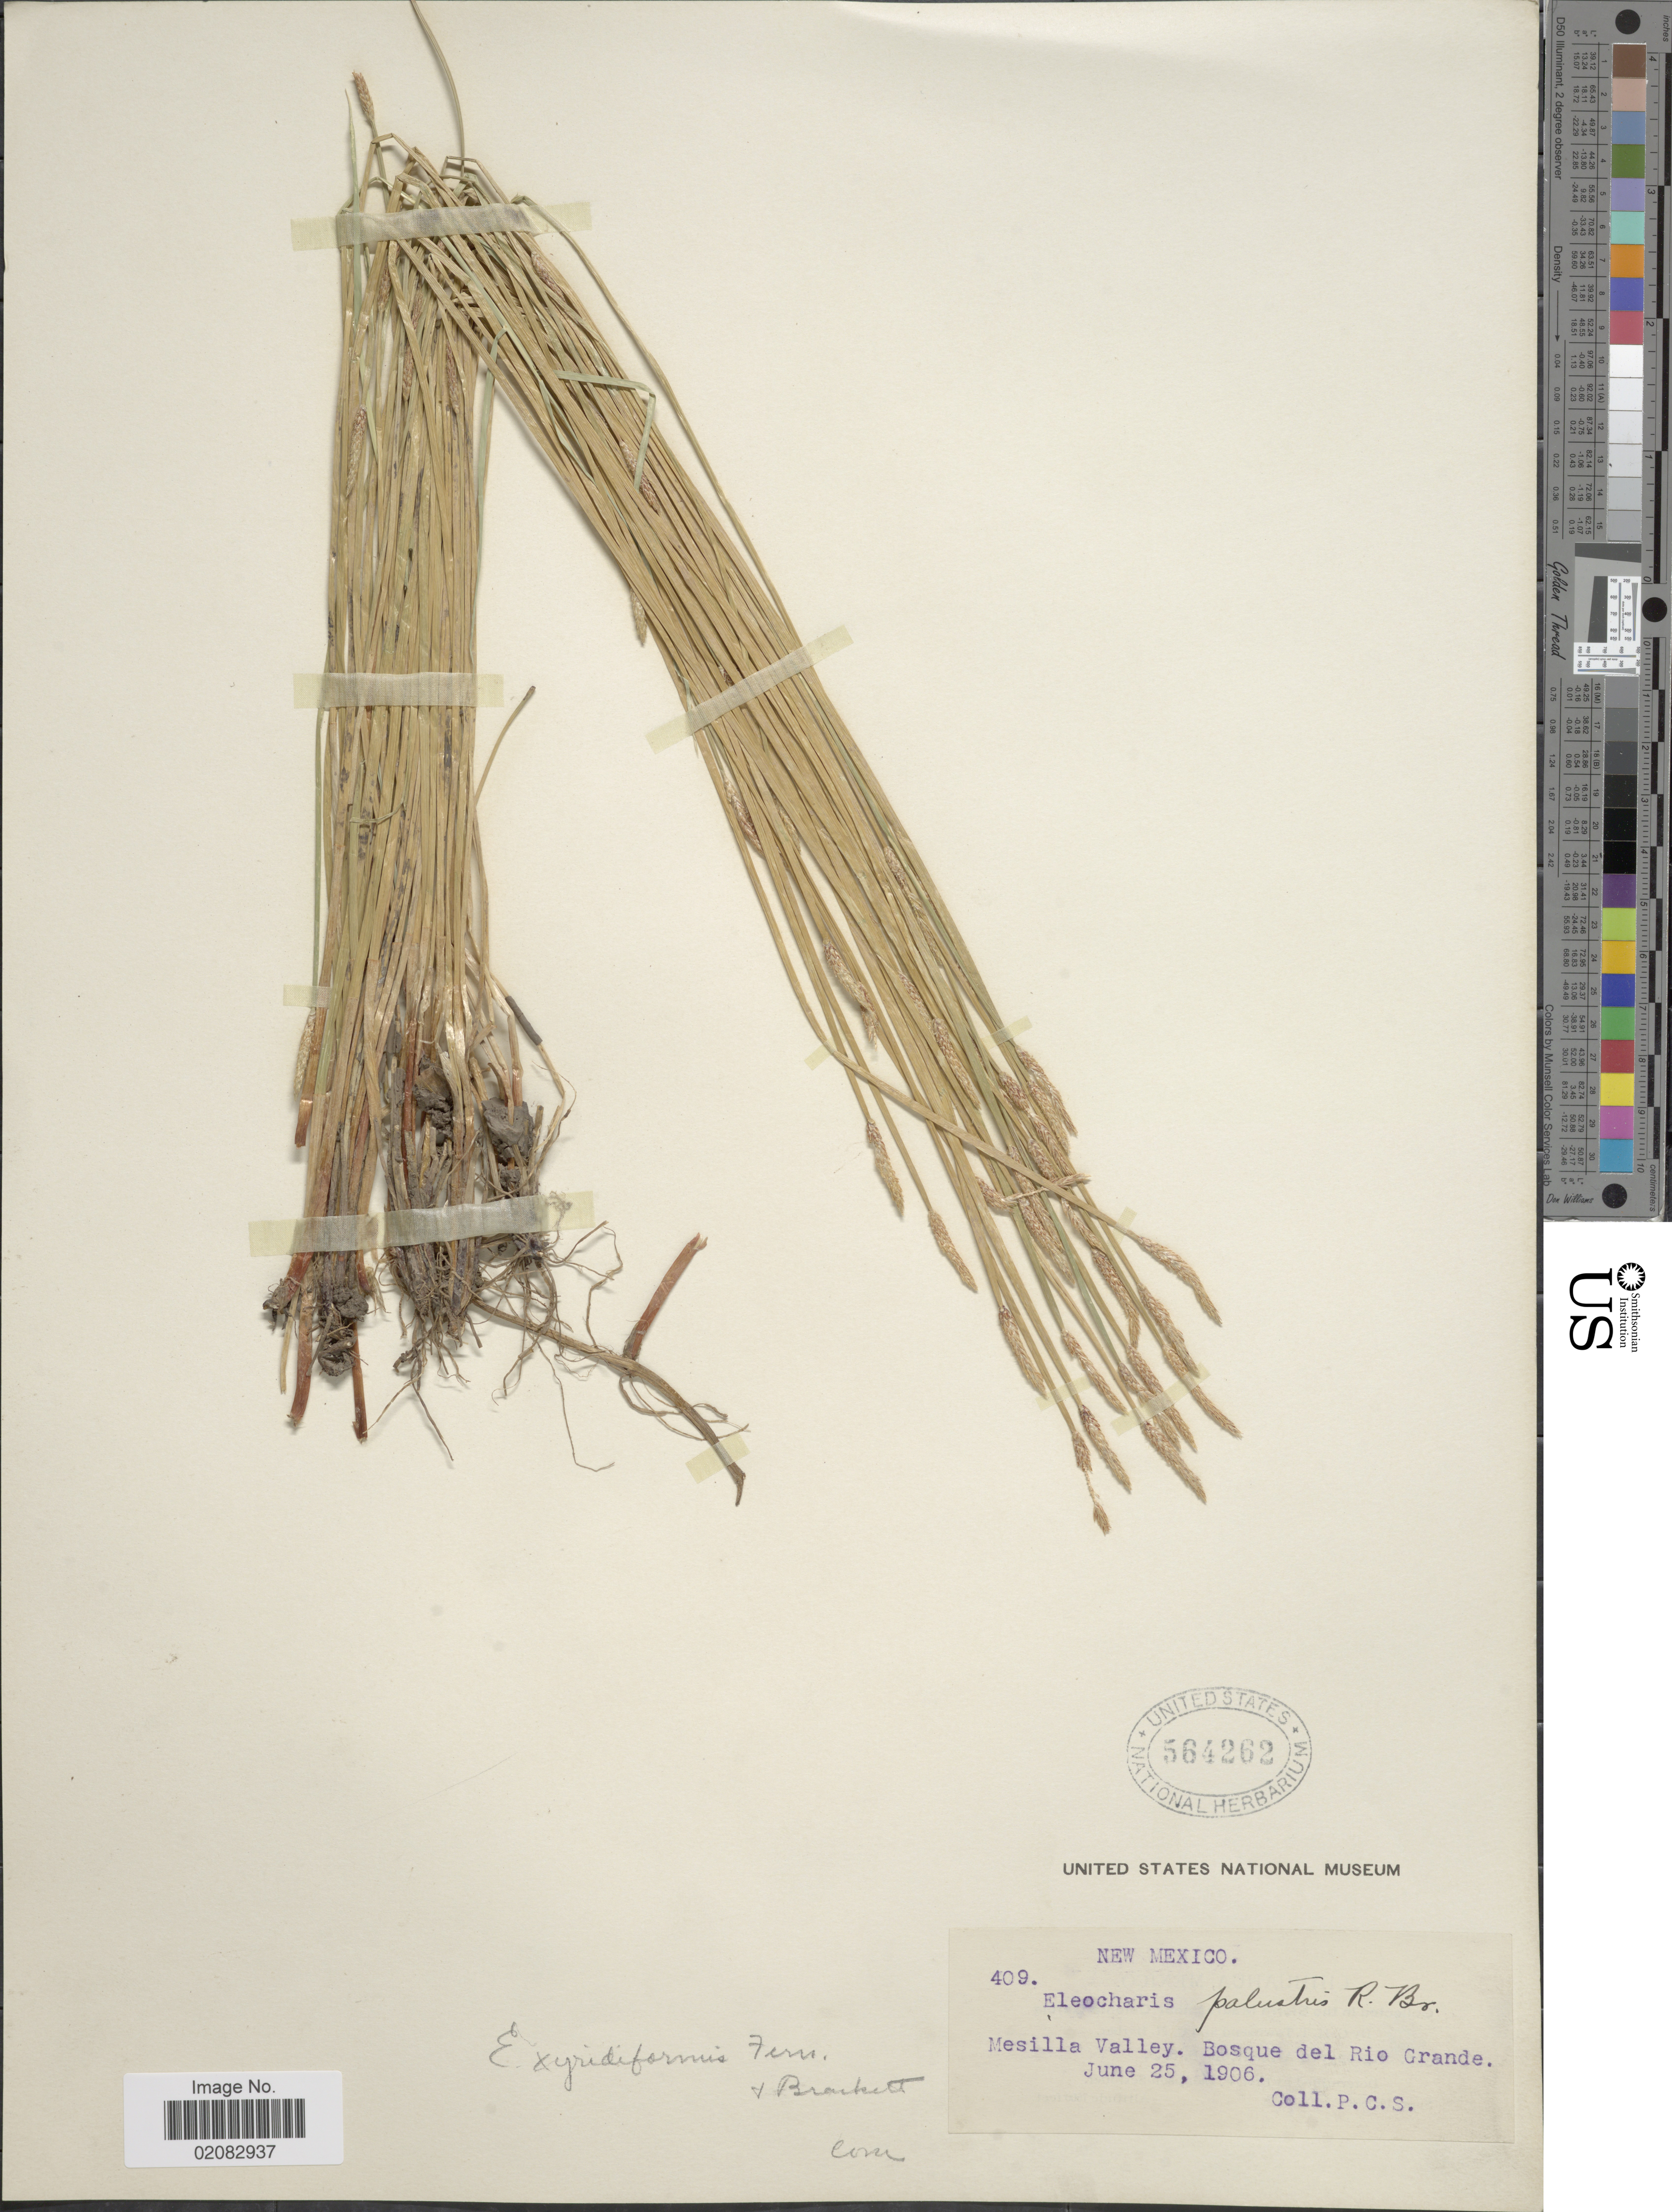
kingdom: Plantae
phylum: Tracheophyta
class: Liliopsida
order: Poales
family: Cyperaceae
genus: Eleocharis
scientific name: Eleocharis macrostachya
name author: Britton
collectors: P. C. S.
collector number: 409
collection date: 1906-06-25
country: United States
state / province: New Mexico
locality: Mesilla Valley. Bosque del Rio Grande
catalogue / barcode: US 564262